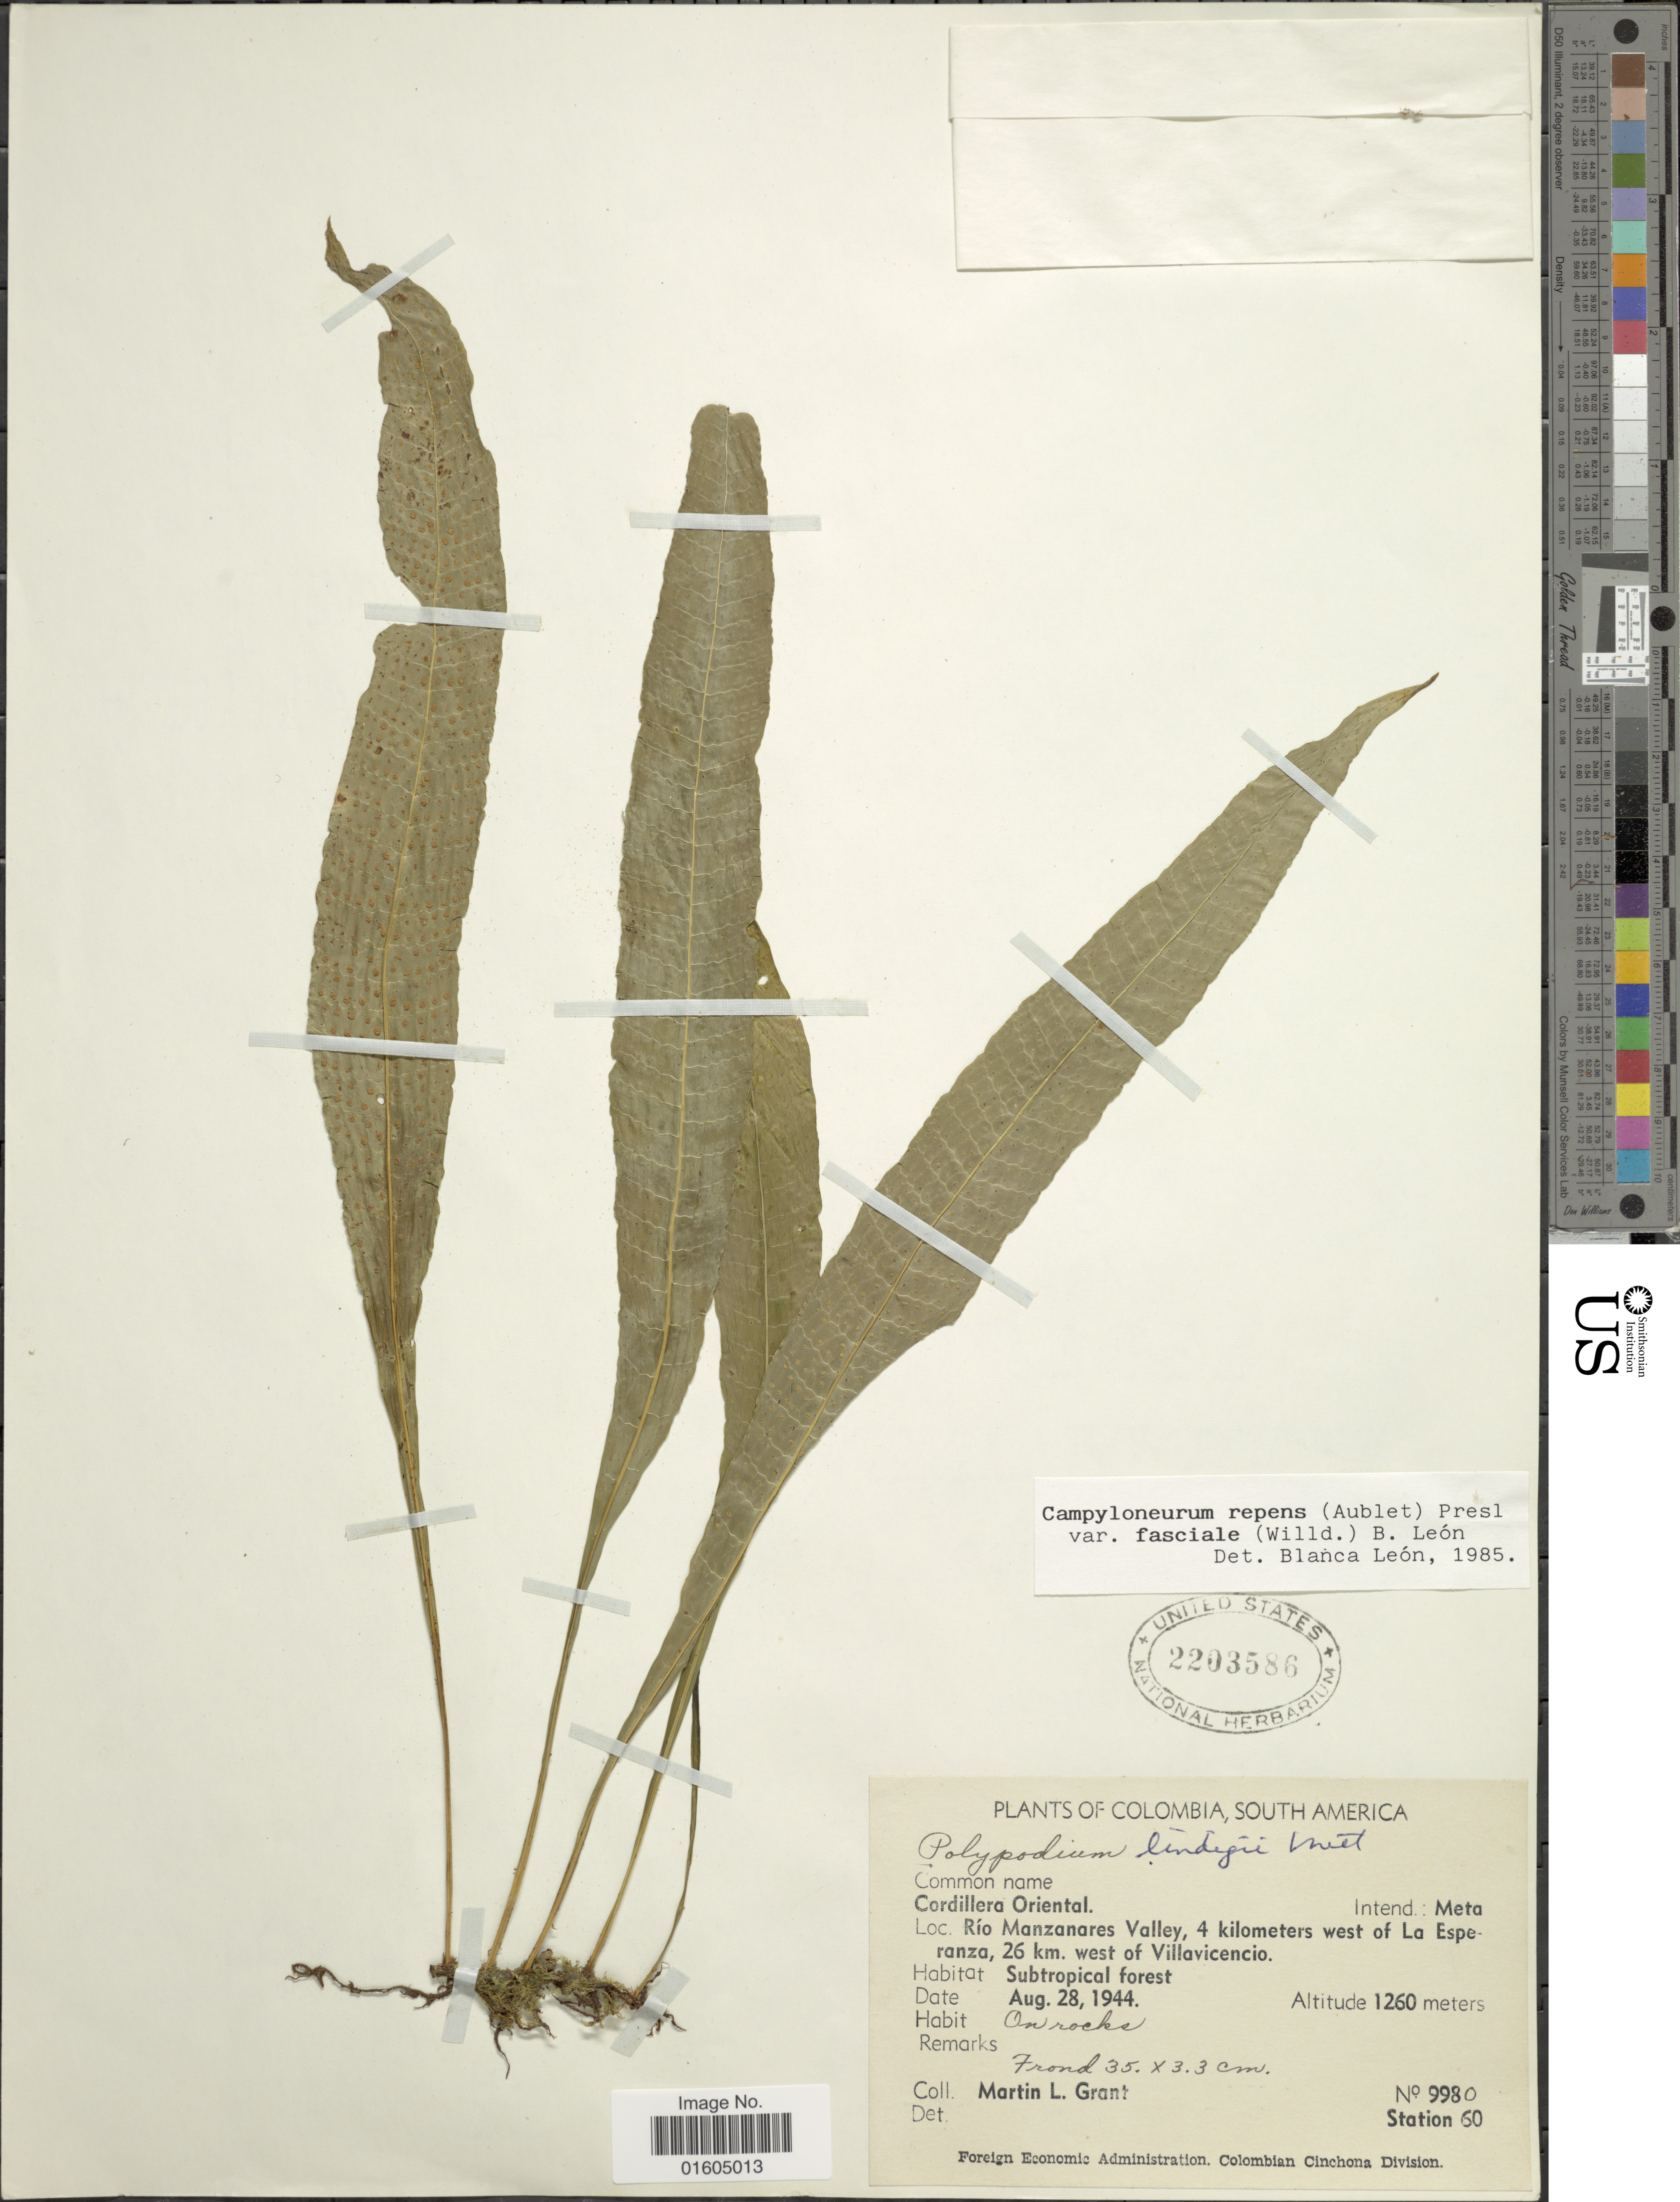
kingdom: Plantae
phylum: Tracheophyta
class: Polypodiopsida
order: Polypodiales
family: Polypodiaceae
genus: Campyloneurum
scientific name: Campyloneurum serpentinum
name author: (Christ) Ching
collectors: M. L. Grant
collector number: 9980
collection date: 1944-08-28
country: Colombia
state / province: Meta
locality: Colombia, South America. Cordillera Oriental. Intend.: Meta. Rio Manzanares Valley, 4 kilometers west of La Esperanza, 26 km. west of Villavicencio. Subtropical forest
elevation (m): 1260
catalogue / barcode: US 2203586